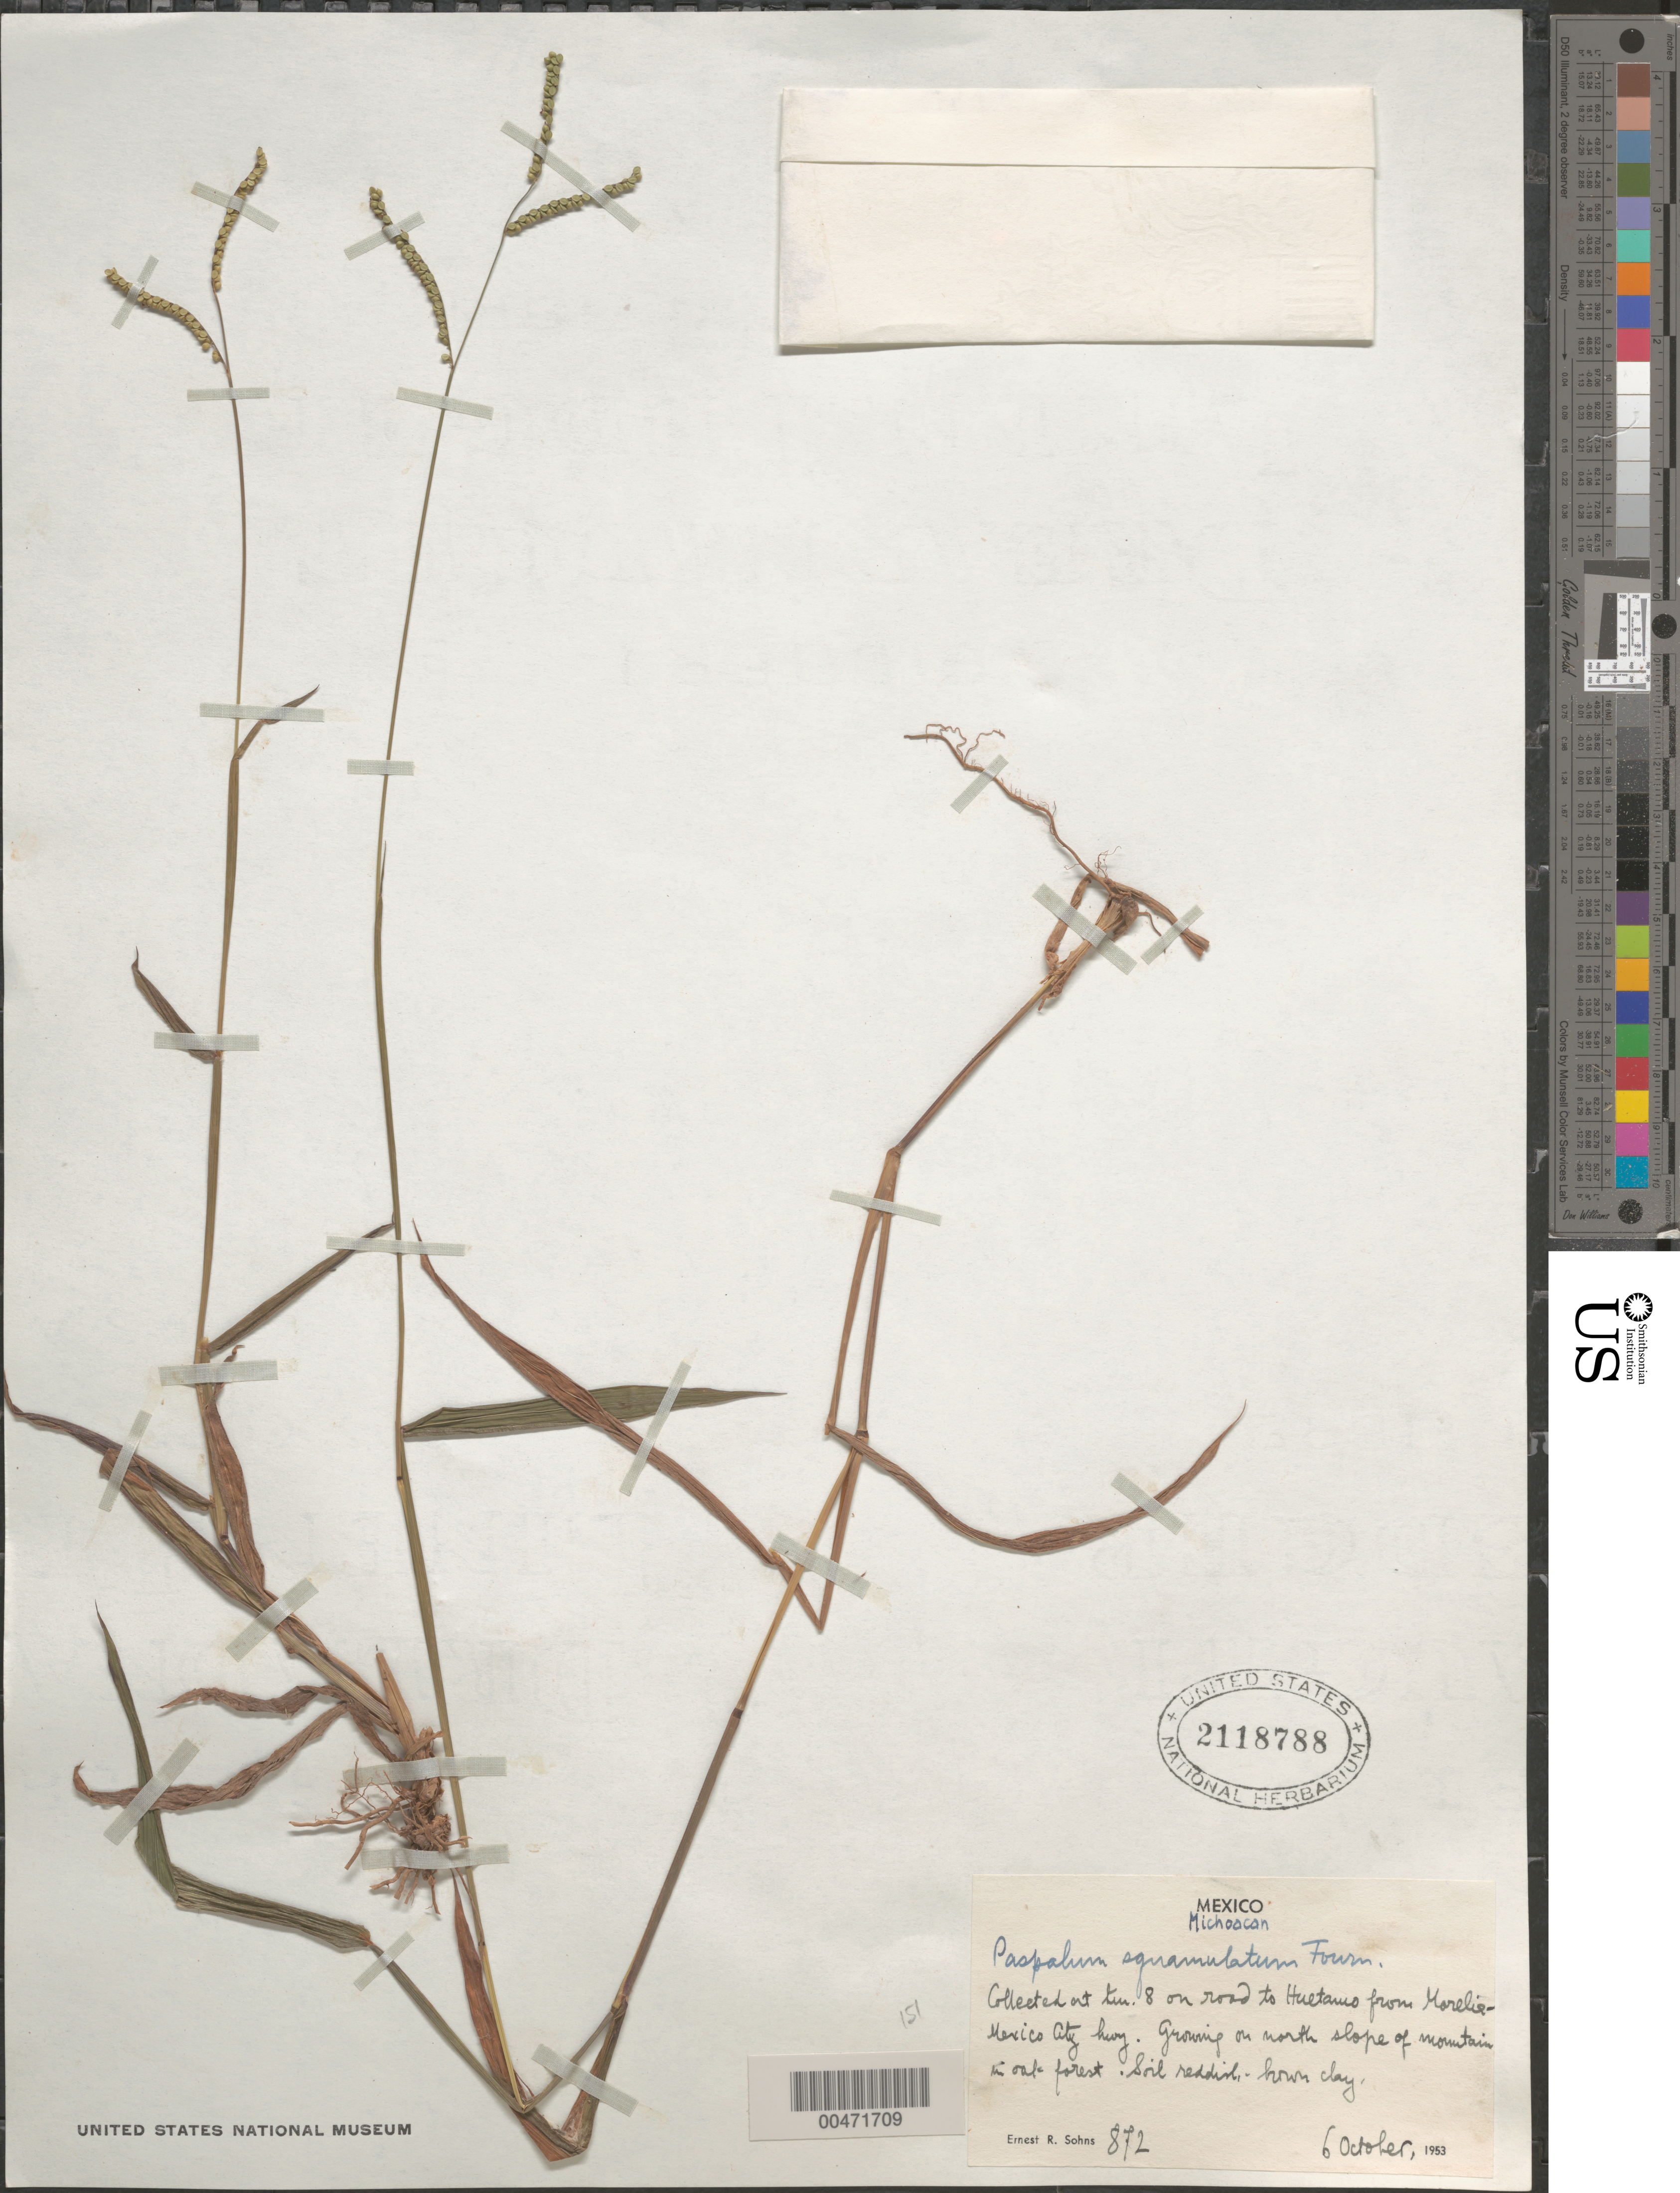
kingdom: Plantae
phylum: Tracheophyta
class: Liliopsida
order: Poales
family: Poaceae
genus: Paspalum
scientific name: Paspalum squamulatum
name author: E. Fourn.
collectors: E. R. Sohns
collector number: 872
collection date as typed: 6 Oct 1953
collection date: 1953-10-06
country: Mexico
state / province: Michoacán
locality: Km 8 on rd to Huetamo from Morelia-Mexico City hwy, N slope of mtn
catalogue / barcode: US 2118788